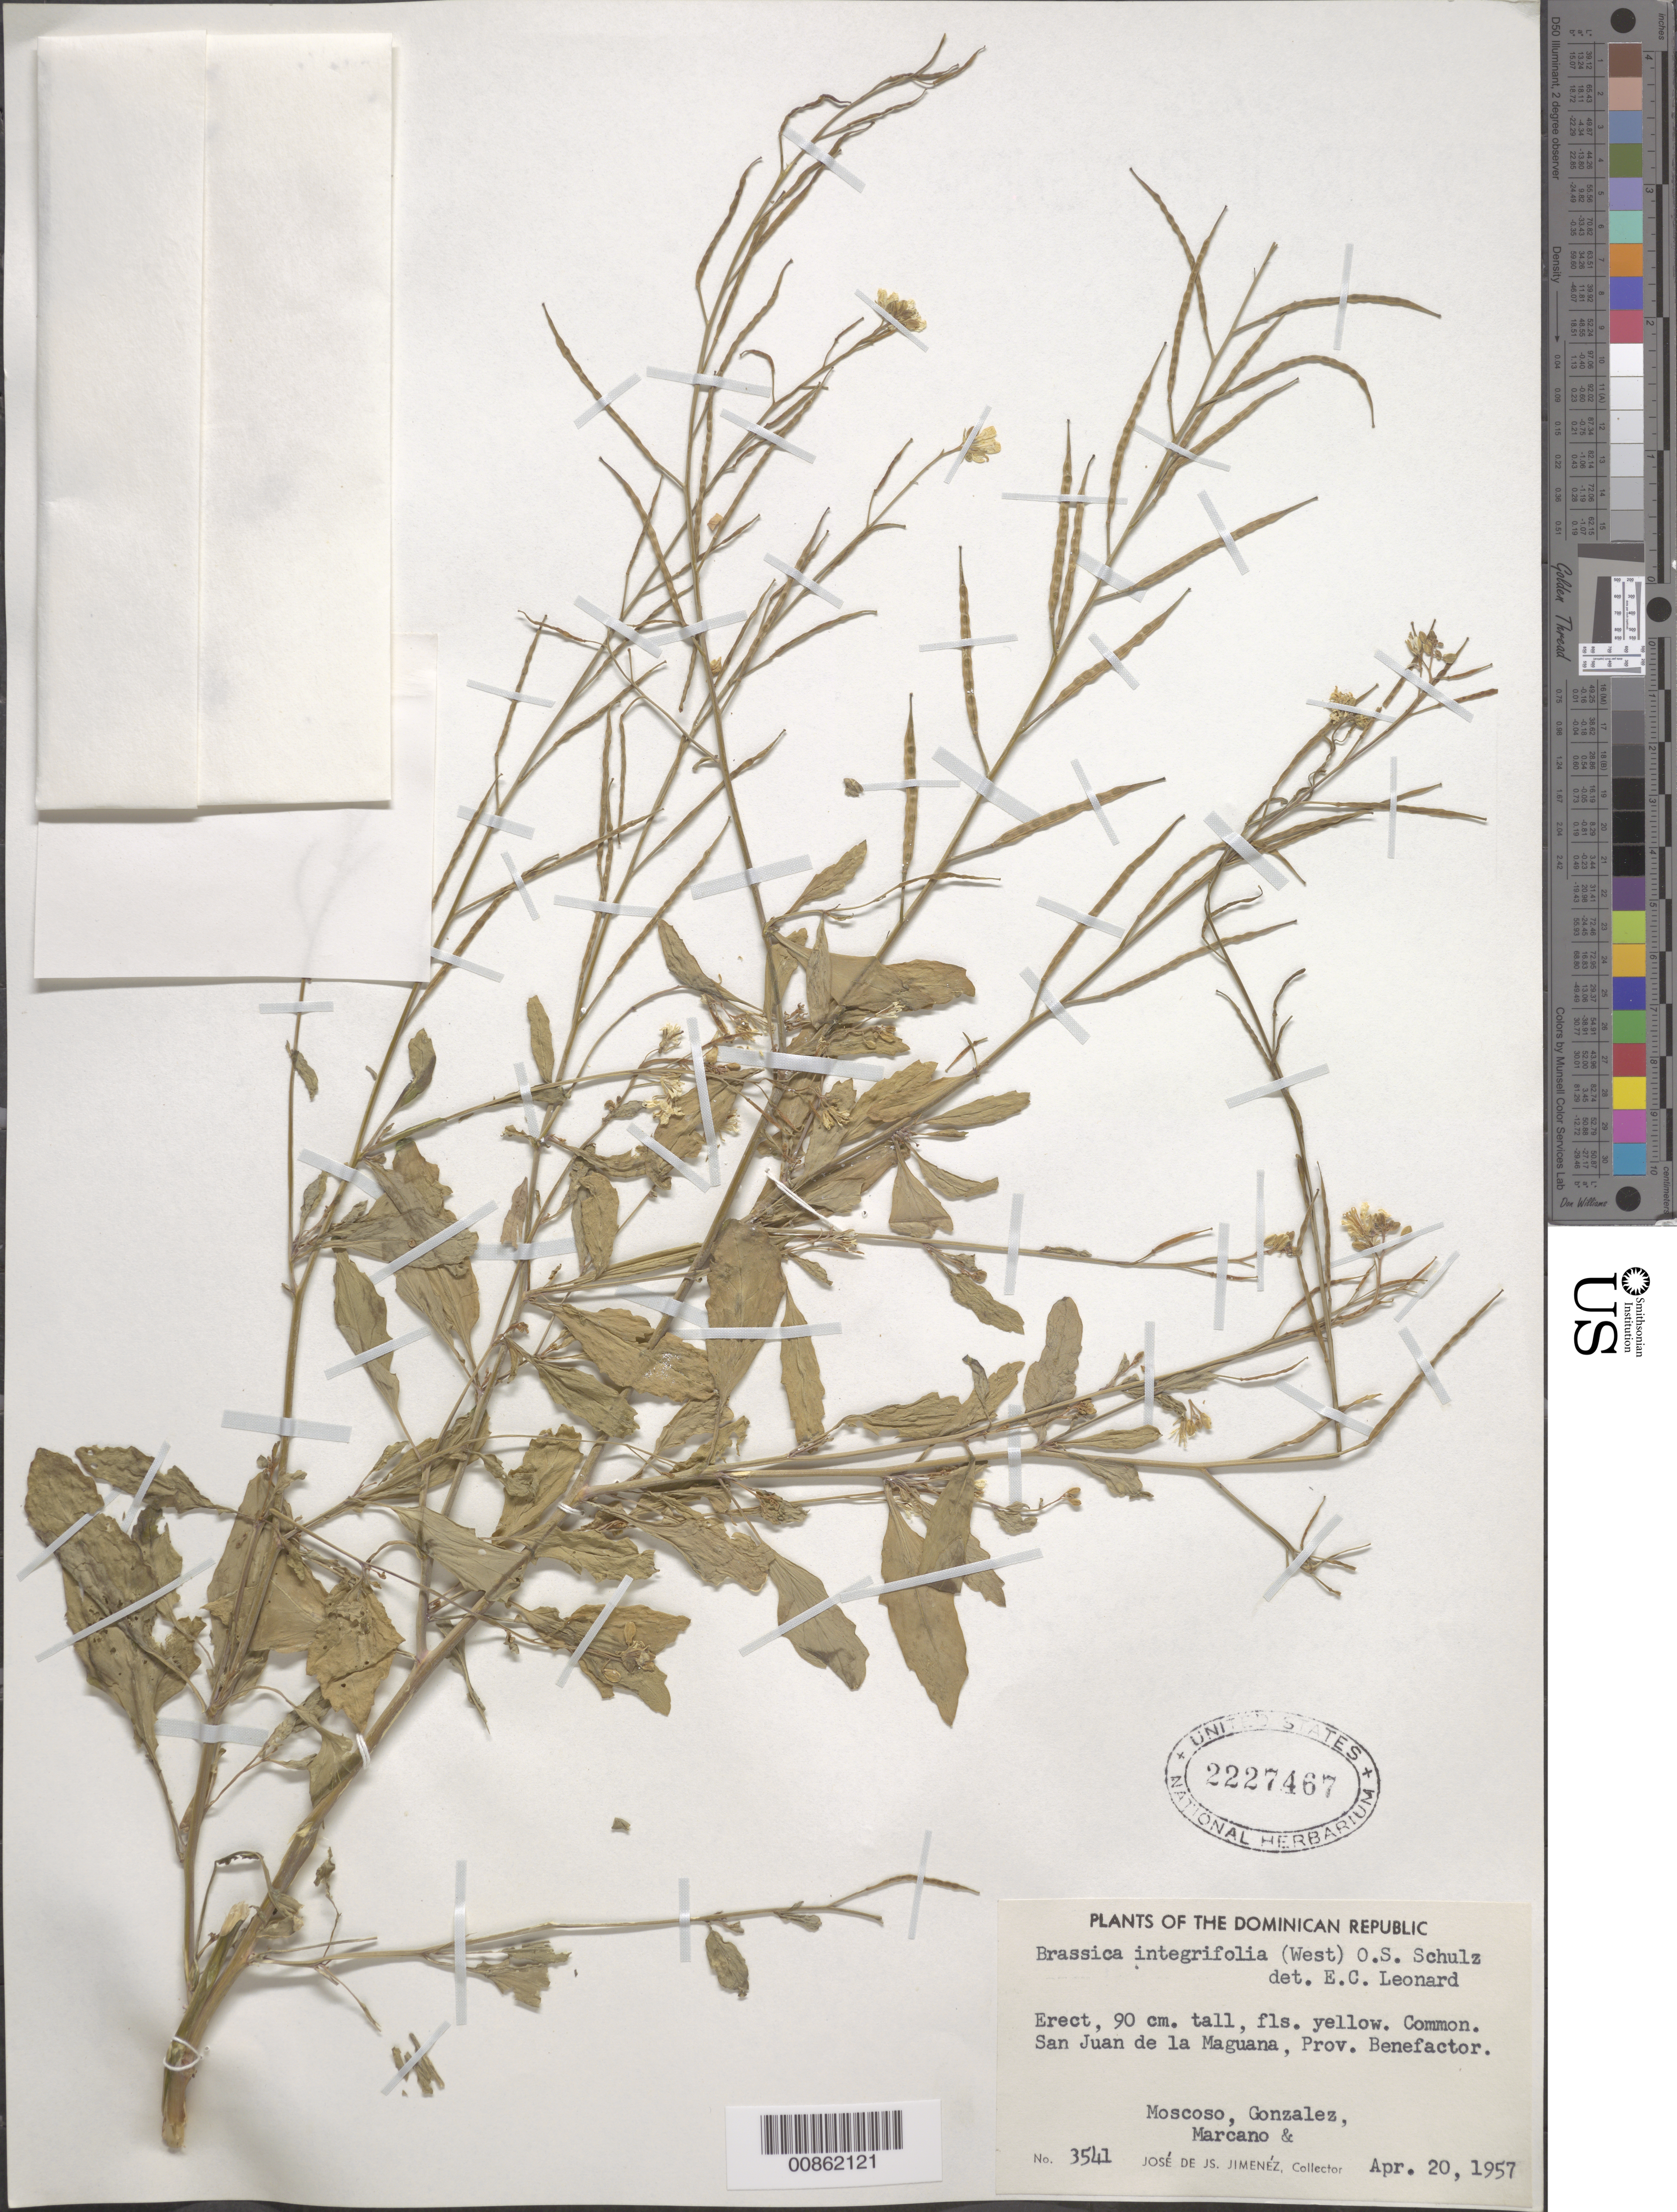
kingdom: Plantae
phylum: Tracheophyta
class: Magnoliopsida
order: Brassicales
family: Brassicaceae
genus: Brassica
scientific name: Brassica integrifolia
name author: (H. West) O.E. Schulz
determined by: Leonard, Emery C., (US)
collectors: J. J. Jiménez Almonte, -. Moscoso, -. Gonzalez & E. J. Marcano F.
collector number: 3541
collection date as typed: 20 Apr 1957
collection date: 1957-04-20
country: Dominican Republic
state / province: San Juan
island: Hispaniola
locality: San Juan de la Maguana, Prov. Benefactor (obsolete).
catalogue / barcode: US 2227467